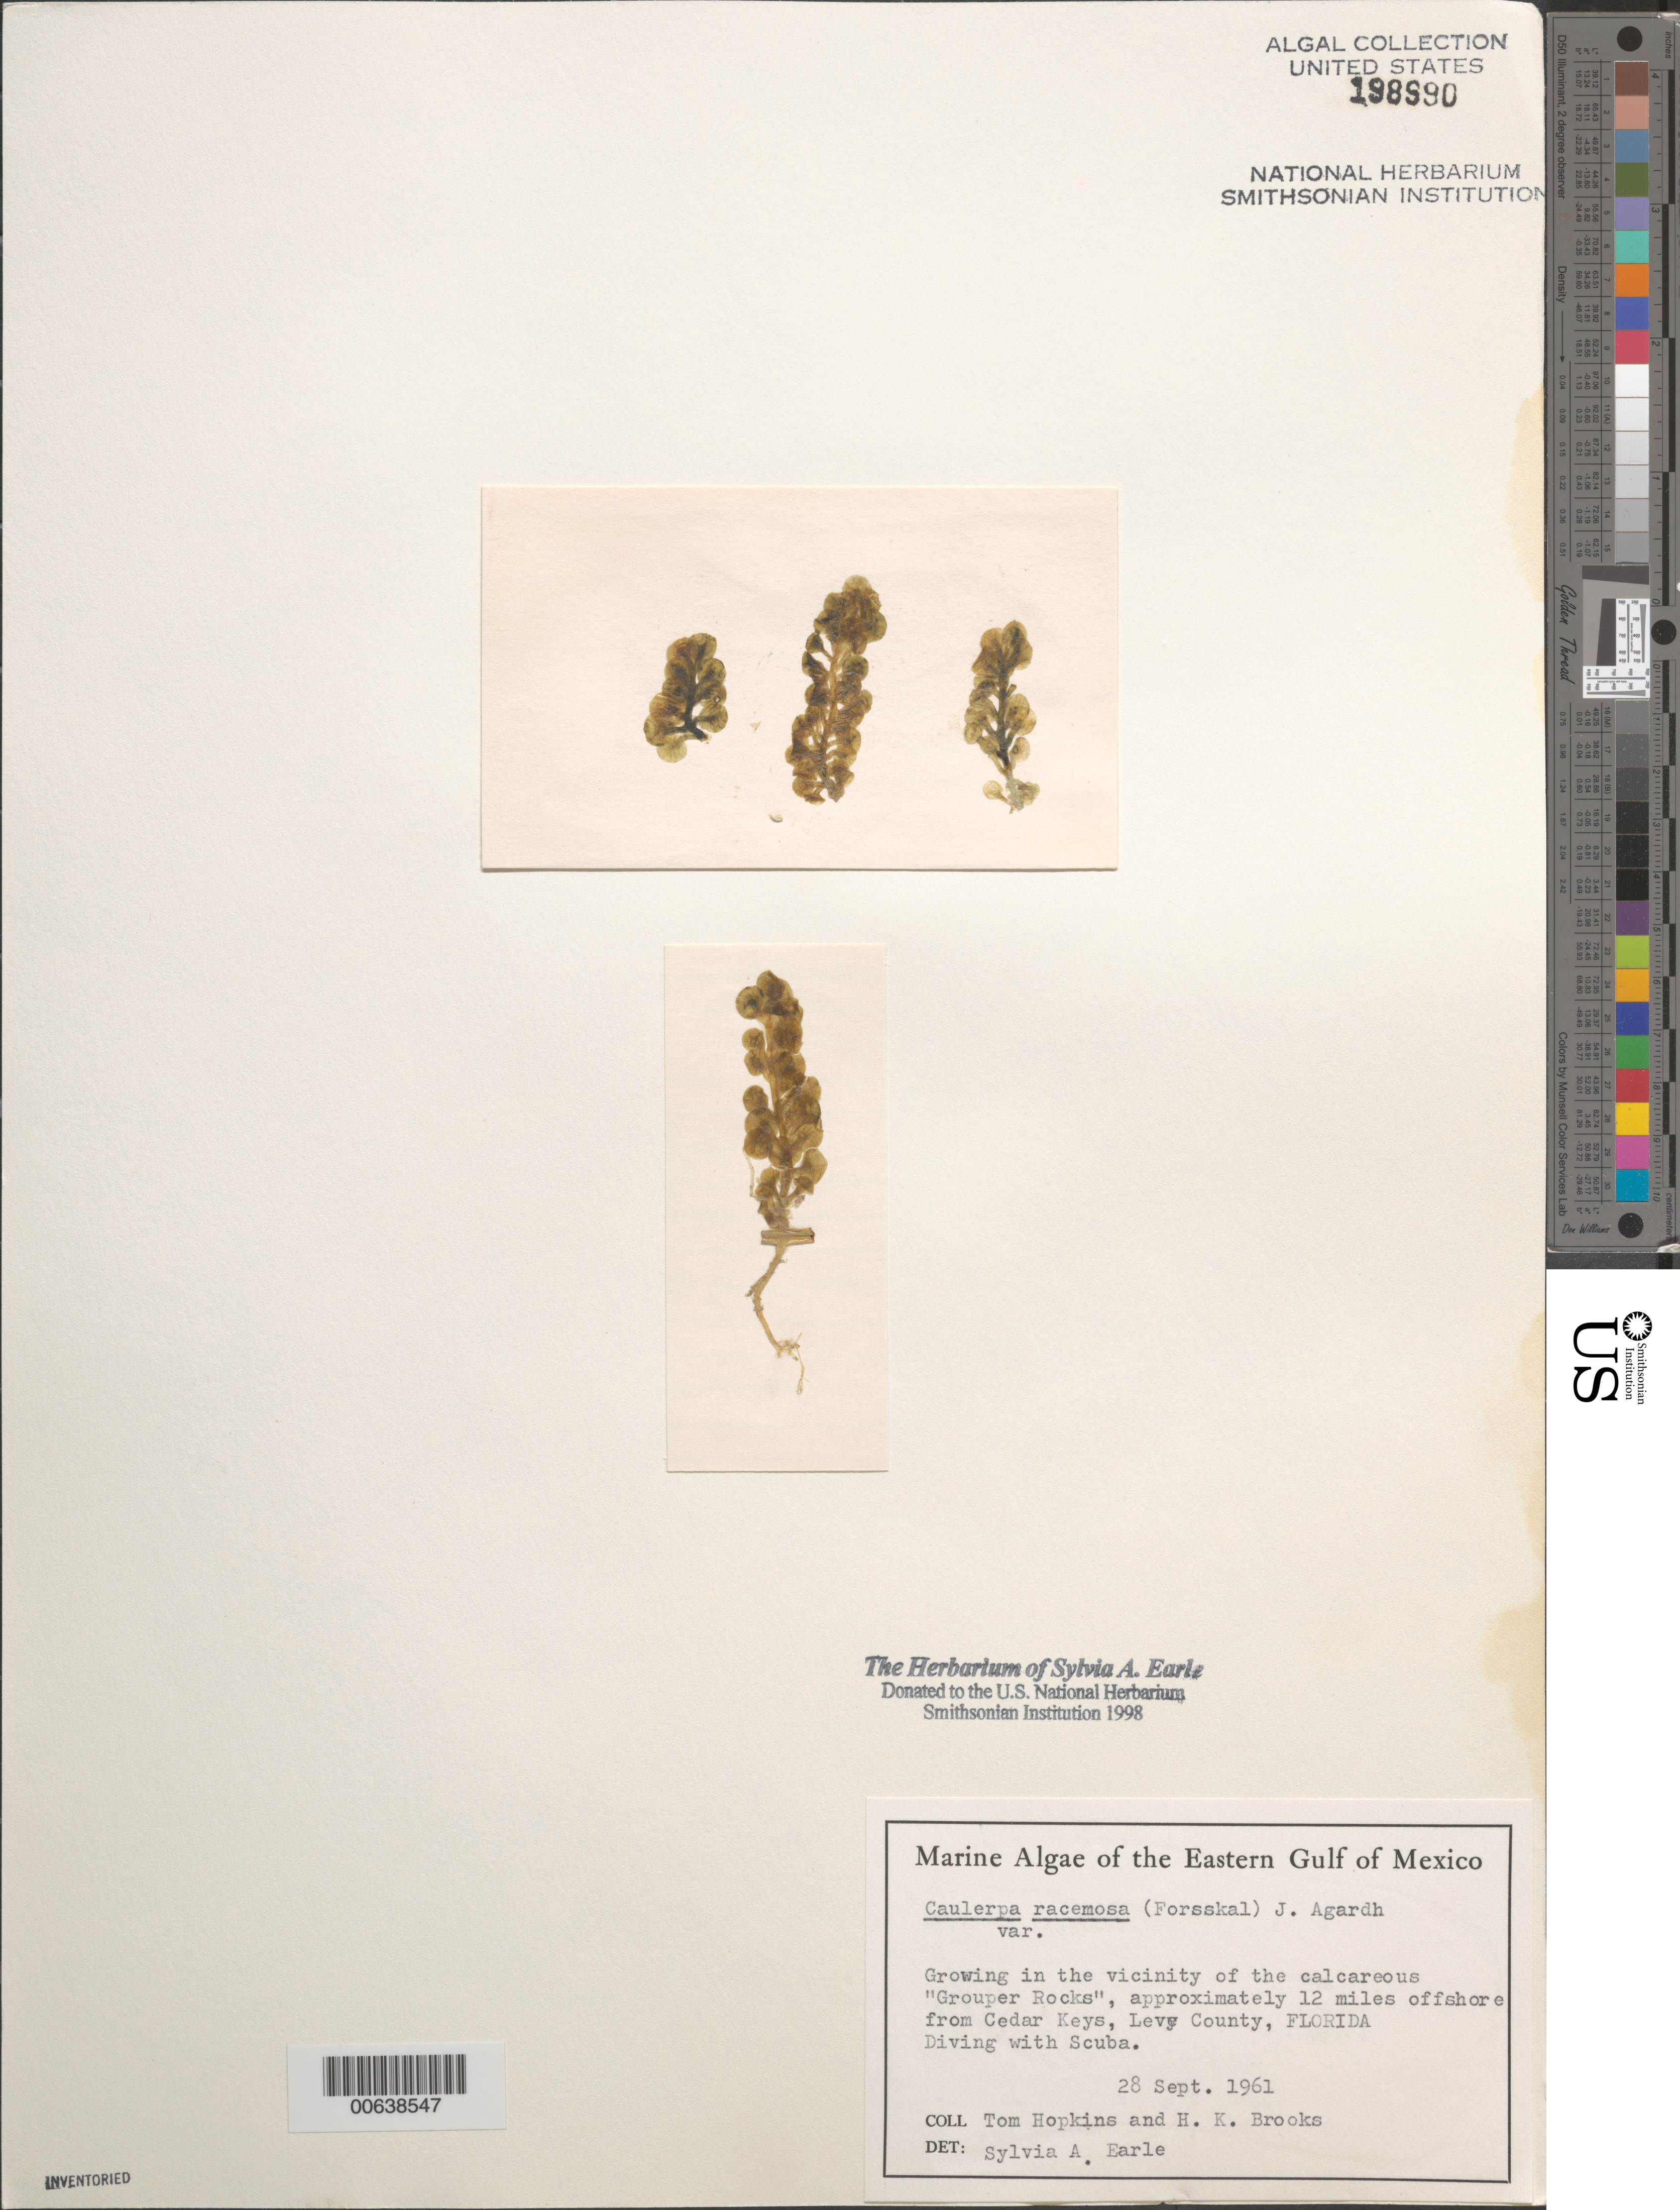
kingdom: Plantae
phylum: Chlorophyta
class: Ulvophyceae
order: Bryopsidales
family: Caulerpaceae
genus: Caulerpa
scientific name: Caulerpa racemosa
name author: (Forssk.) J. Agardh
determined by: Earle, S. A.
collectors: T. Hopkins & H. Brooks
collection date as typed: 28 Sep 1961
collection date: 1961-09-28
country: United States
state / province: Florida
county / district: Levy County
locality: Grouper Rocks area, ca. 12 miles off Cedar Keys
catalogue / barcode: US 198990